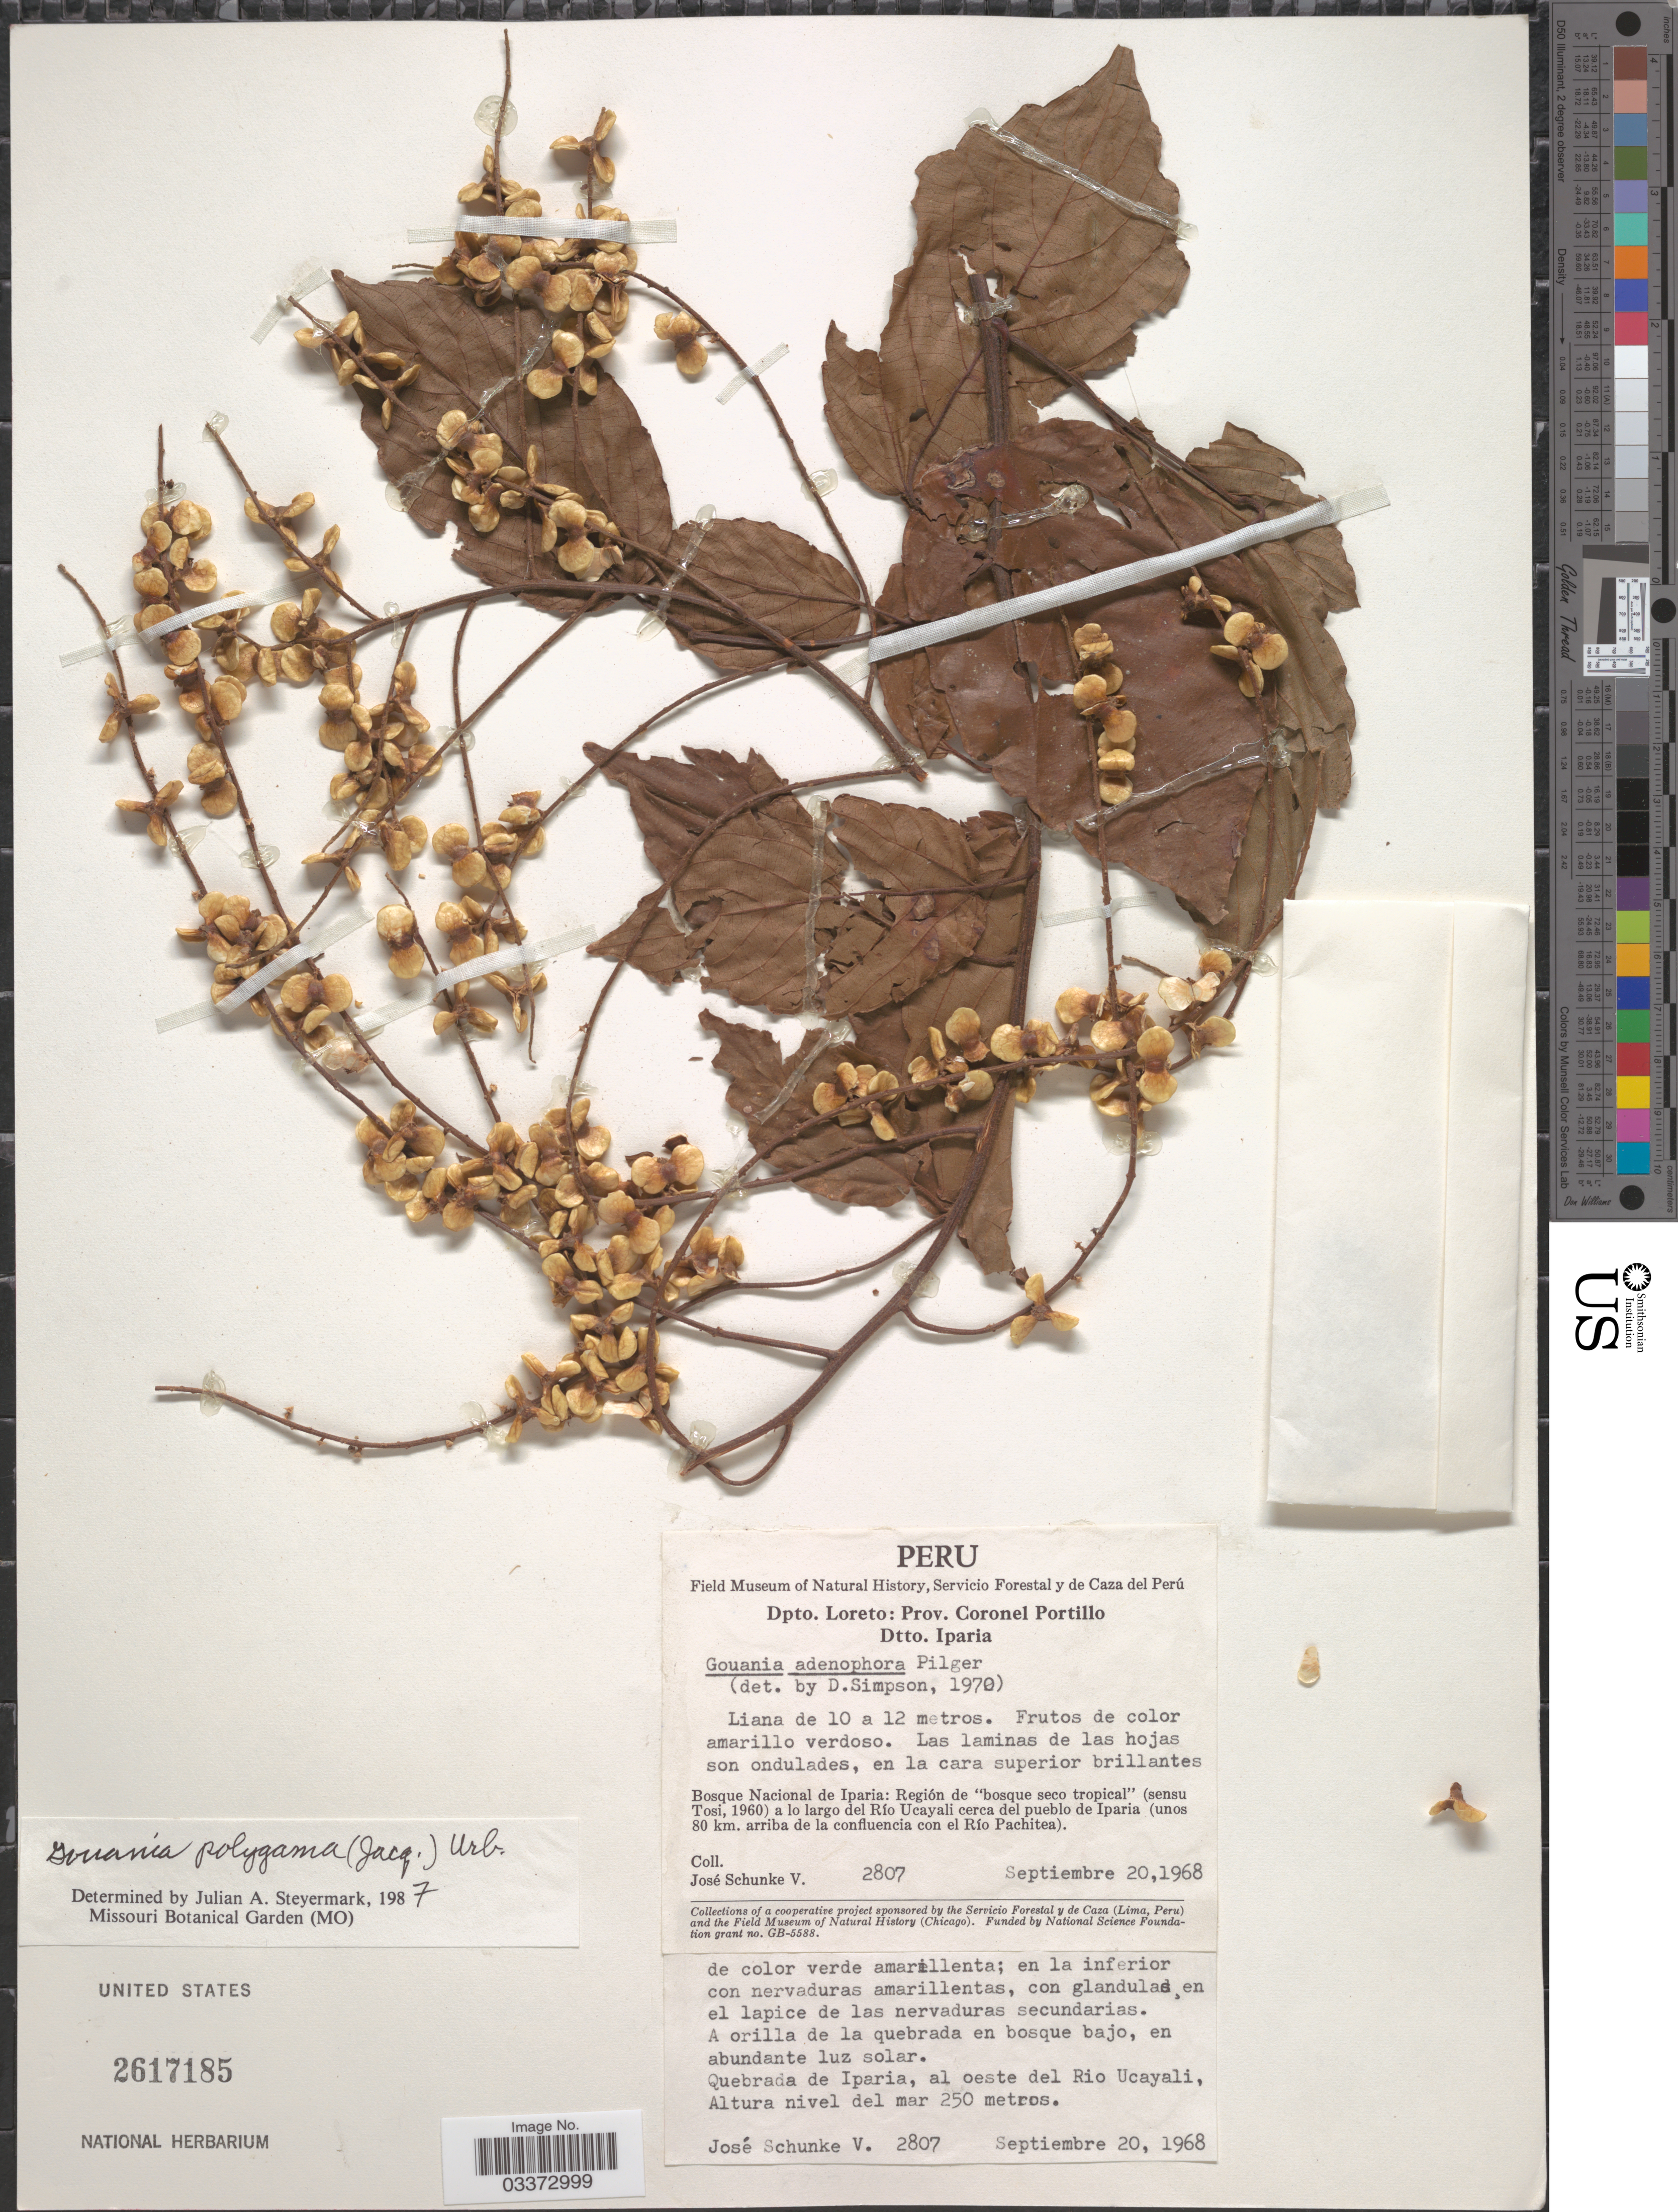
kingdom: Plantae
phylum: Tracheophyta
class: Magnoliopsida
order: Rosales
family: Rhamnaceae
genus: Gouania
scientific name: Gouania alnifolia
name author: Reissek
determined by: Figueira, Mauricio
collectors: J. Schunke Vigo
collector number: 2807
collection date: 1968-09-20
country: Peru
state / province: Loreto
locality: Dpto. Loreto: Prov. Coronel Portillo. Dtto. Iparia. Bosque Nacional de Iparia: Región de "bosque seco tropical" (sensu Tosi, 1960) a lo largo del Río Ucayali cerca del pueblo de Iparia (unos 80 km. arriba de la confluencia con el Río Pachitea). Quebrada de Iparia, al oeste del Rio Ucayali.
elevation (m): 250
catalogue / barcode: US 2617185